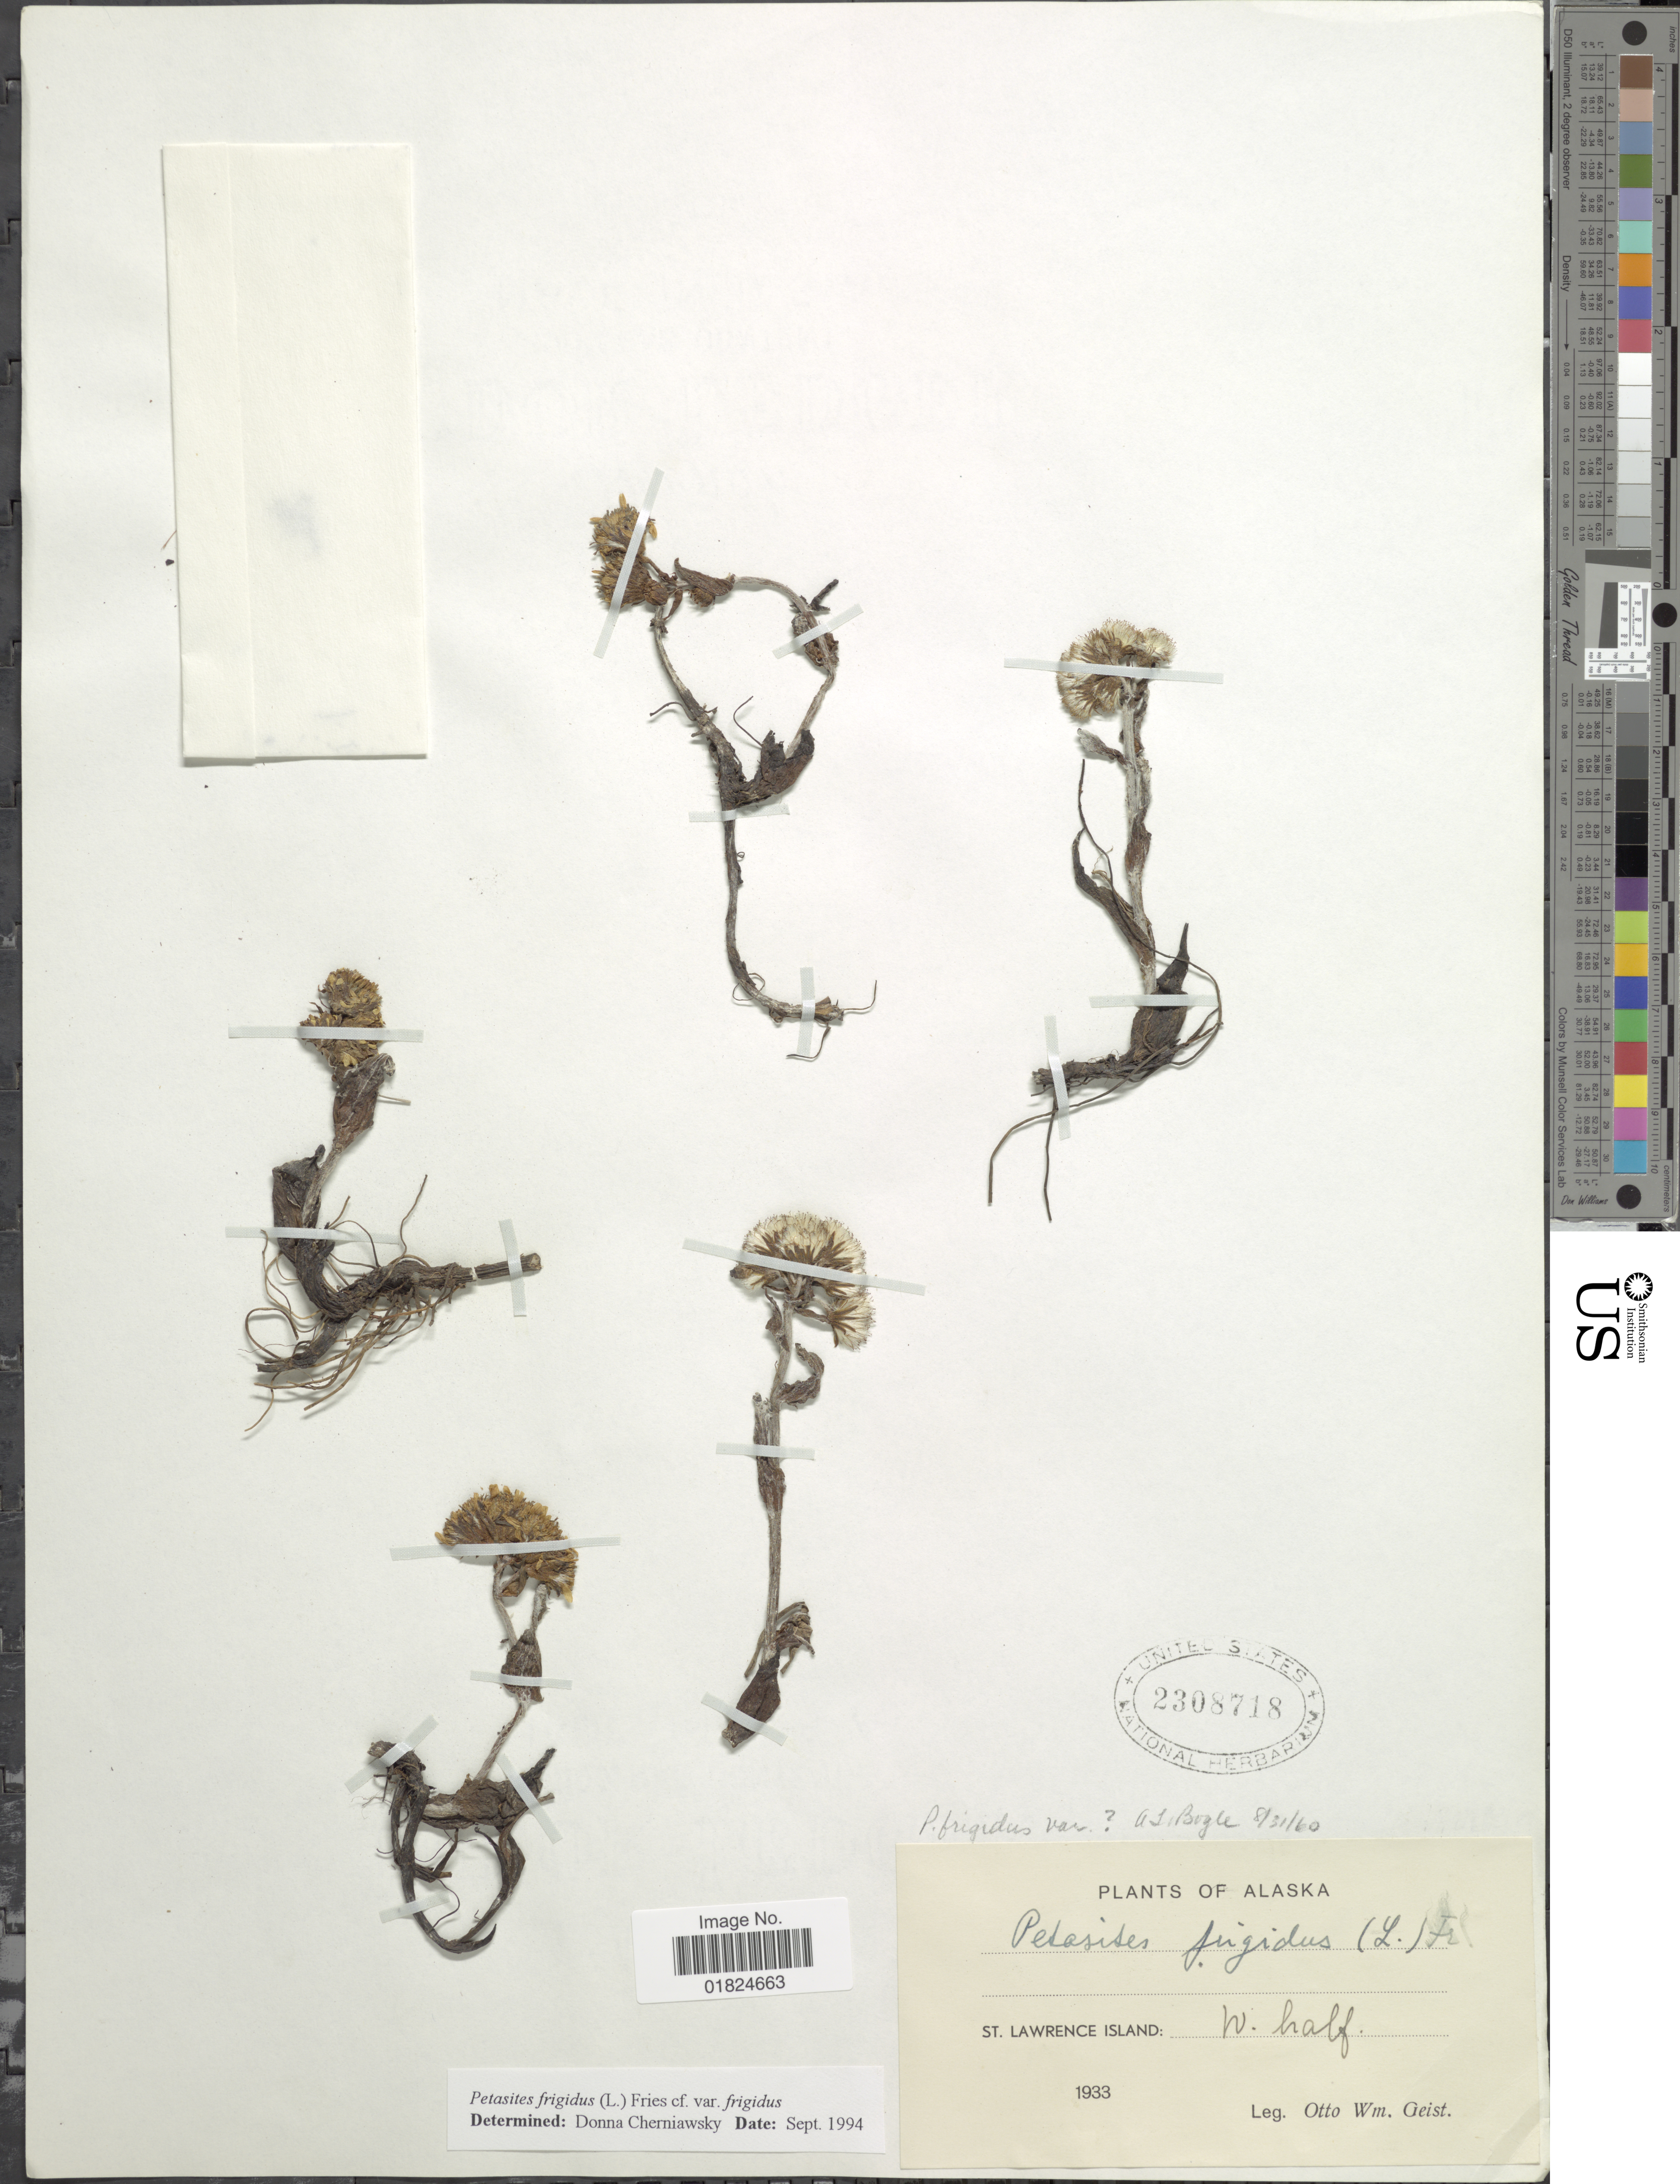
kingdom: Plantae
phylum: Tracheophyta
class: Magnoliopsida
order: Asterales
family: Asteraceae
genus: Petasites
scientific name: Petasites frigidus var. frigidus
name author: (L.) Fr.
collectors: O. Geist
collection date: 1933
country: United States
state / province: Alaska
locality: Alaska. St. Lawrence Island: W. half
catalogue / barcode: US 2308718